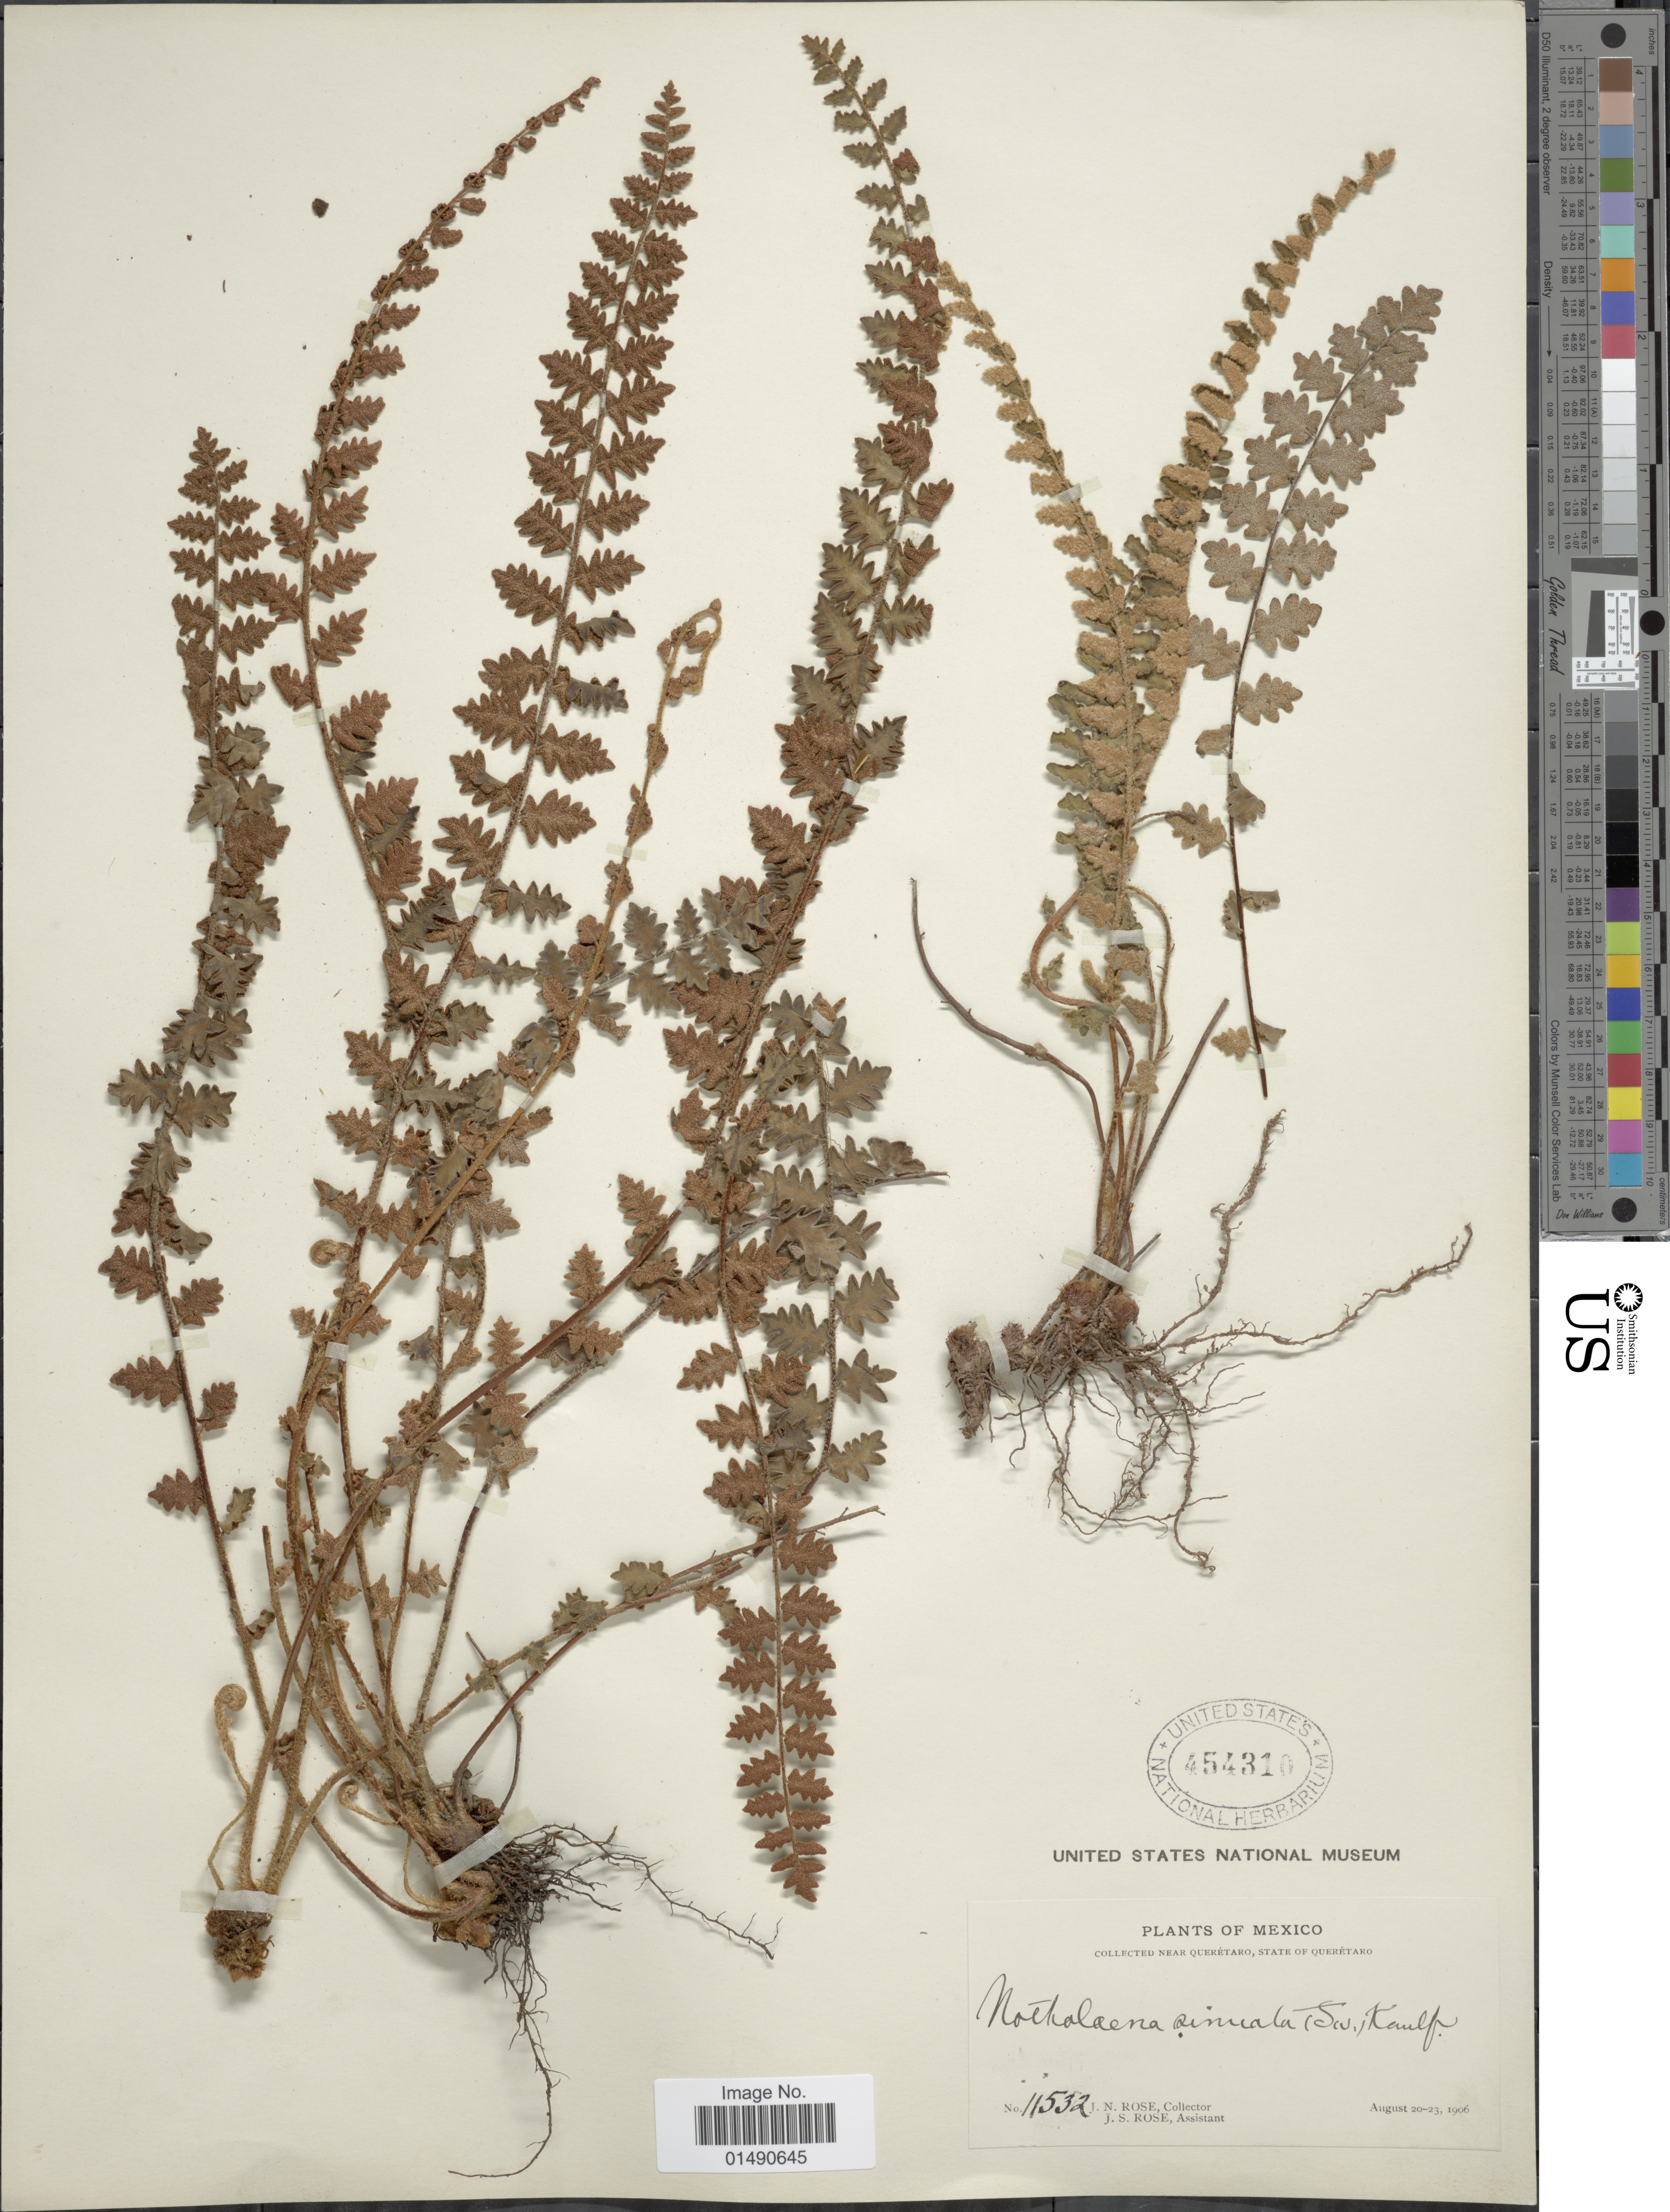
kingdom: Plantae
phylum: Tracheophyta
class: Polypodiopsida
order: Polypodiales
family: Pteridaceae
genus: Astrolepis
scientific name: Astrolepis sinuata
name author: (Lag. ex Sw.) D.M. Benham & Windham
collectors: J. N. Rose & J. S. Rose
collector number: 11532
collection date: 1906-08-20/1906-08-23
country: Mexico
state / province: Querétaro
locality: Near Querétaro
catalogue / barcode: US 454310